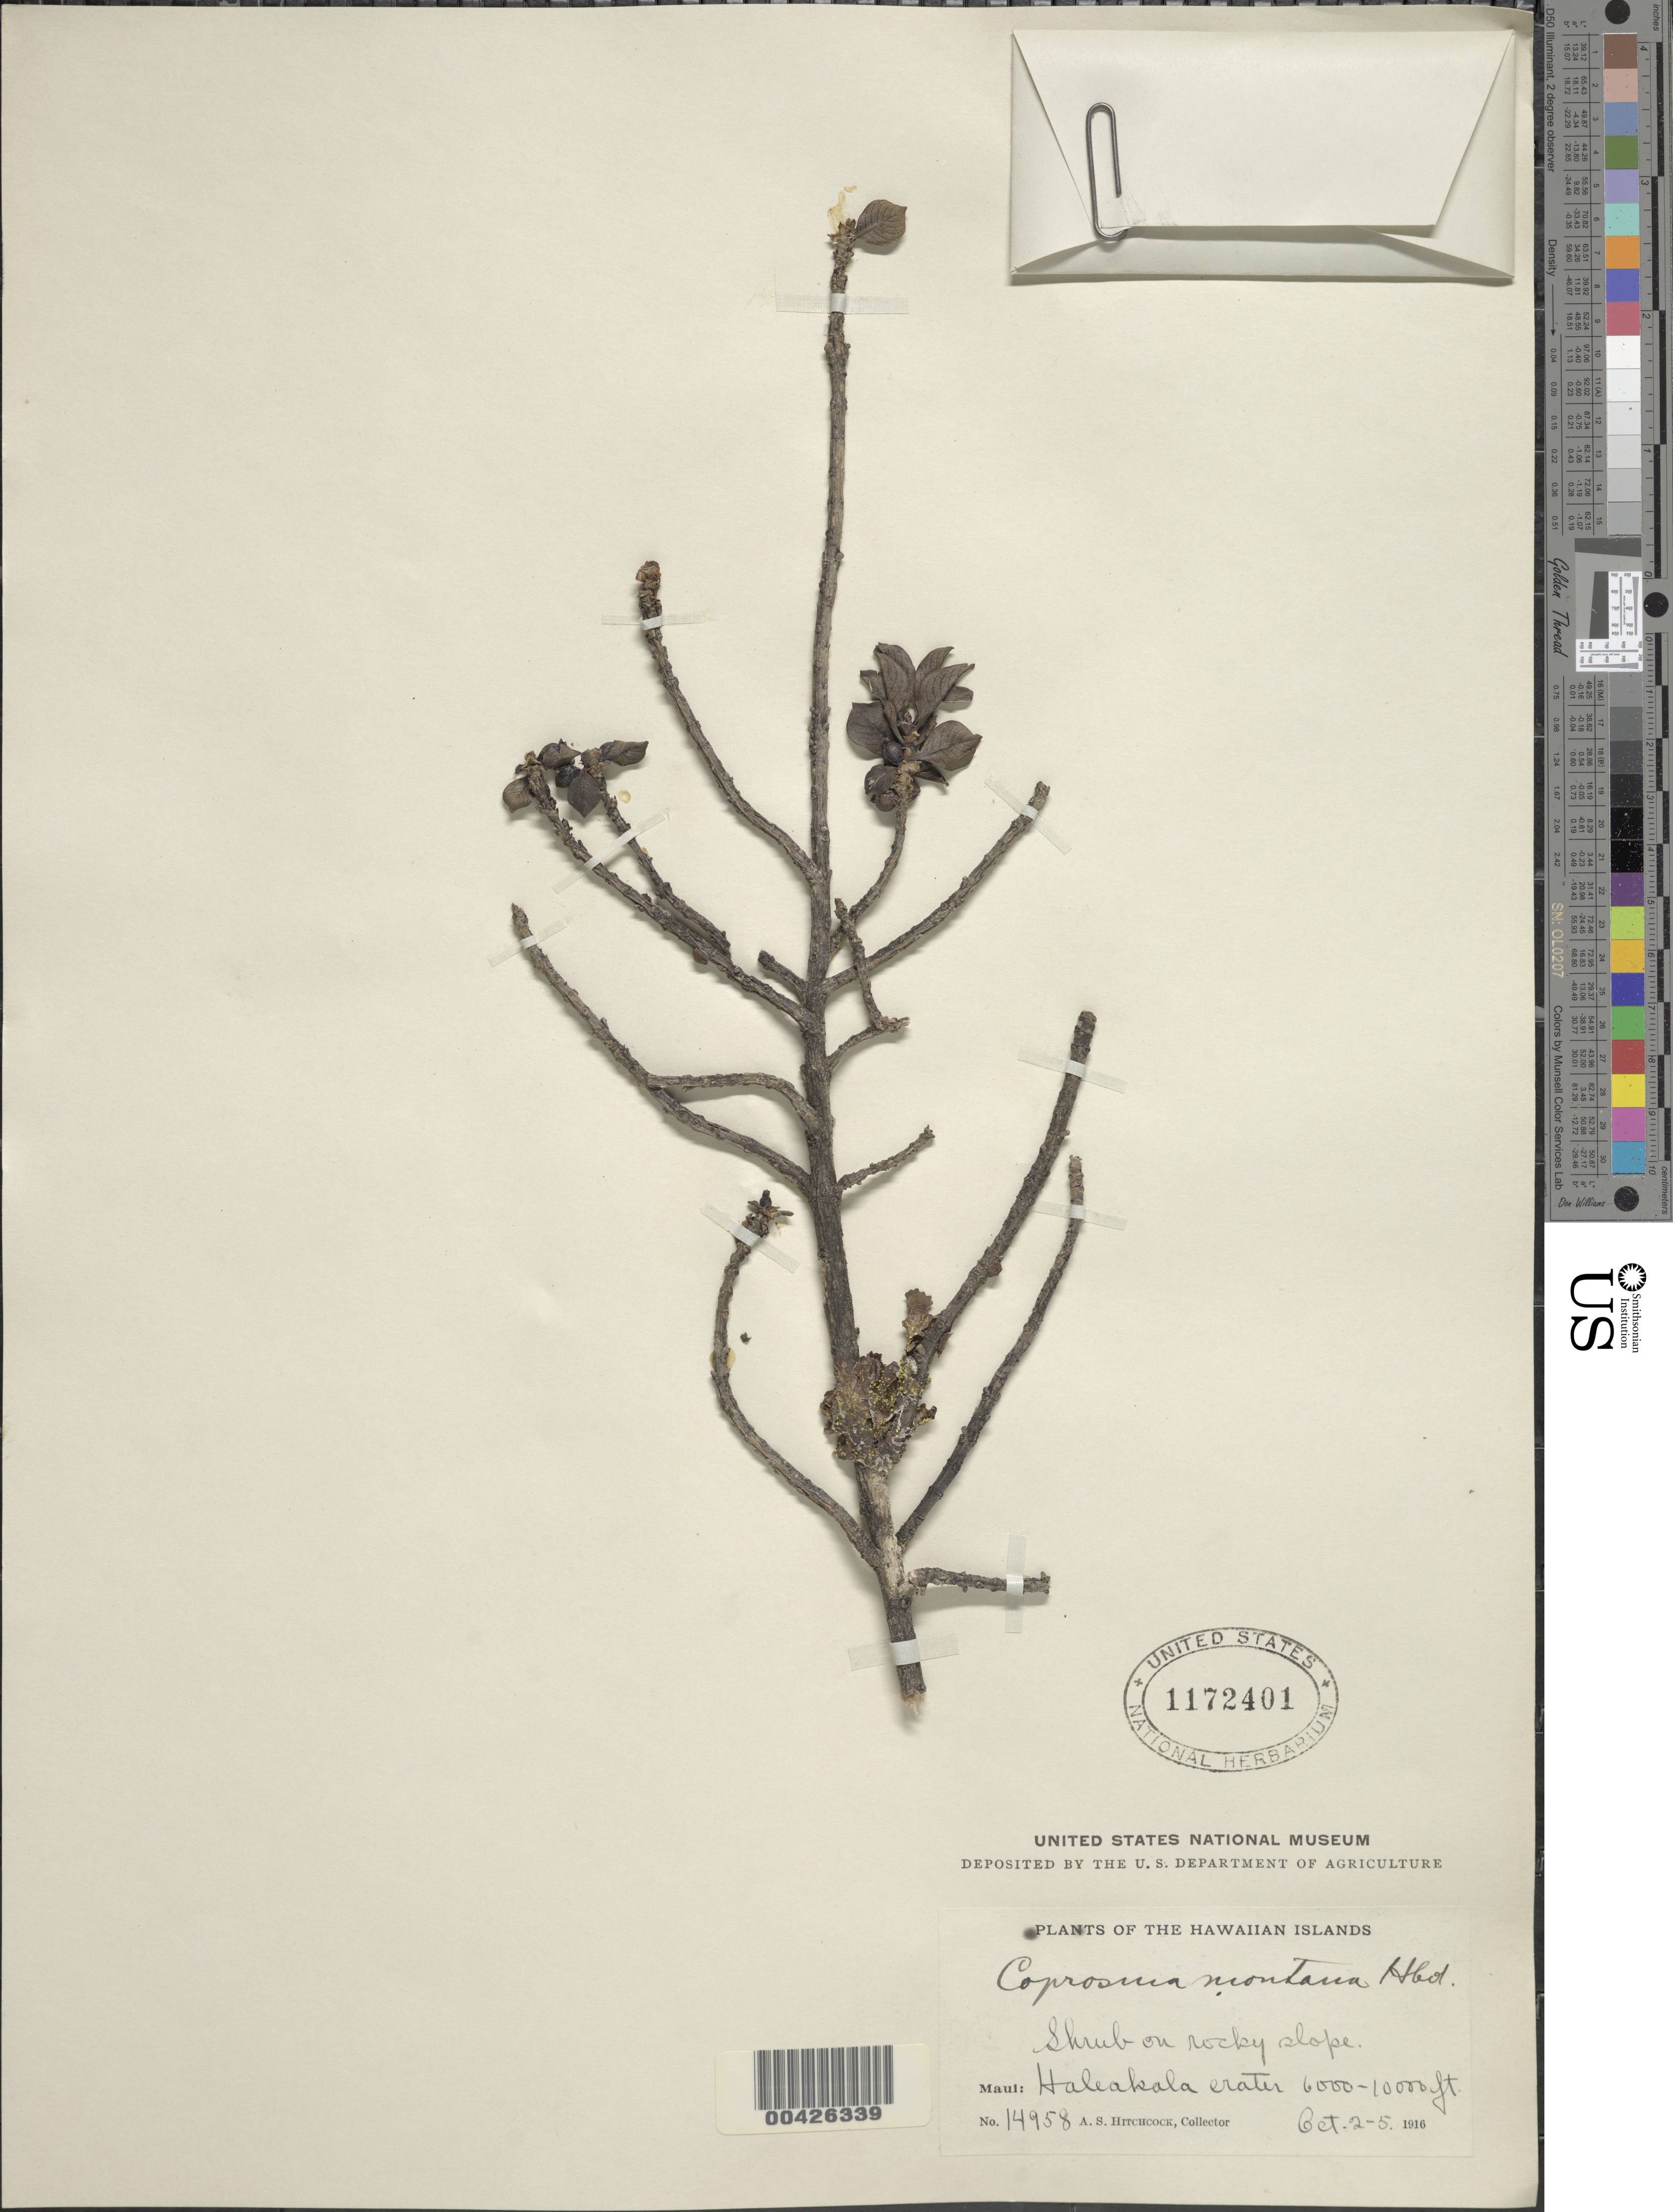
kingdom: Plantae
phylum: Tracheophyta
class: Magnoliopsida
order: Gentianales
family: Rubiaceae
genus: Coprosma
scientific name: Coprosma montana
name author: Hillebr.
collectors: A. S. Hitchcock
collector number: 14958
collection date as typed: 2 Oct 1916 to 5 Oct 1916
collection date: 1916-10-02/1916-10-05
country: United States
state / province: Hawaii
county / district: Maui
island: Maui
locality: Haleakala Crater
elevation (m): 1829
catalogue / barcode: US 1172401